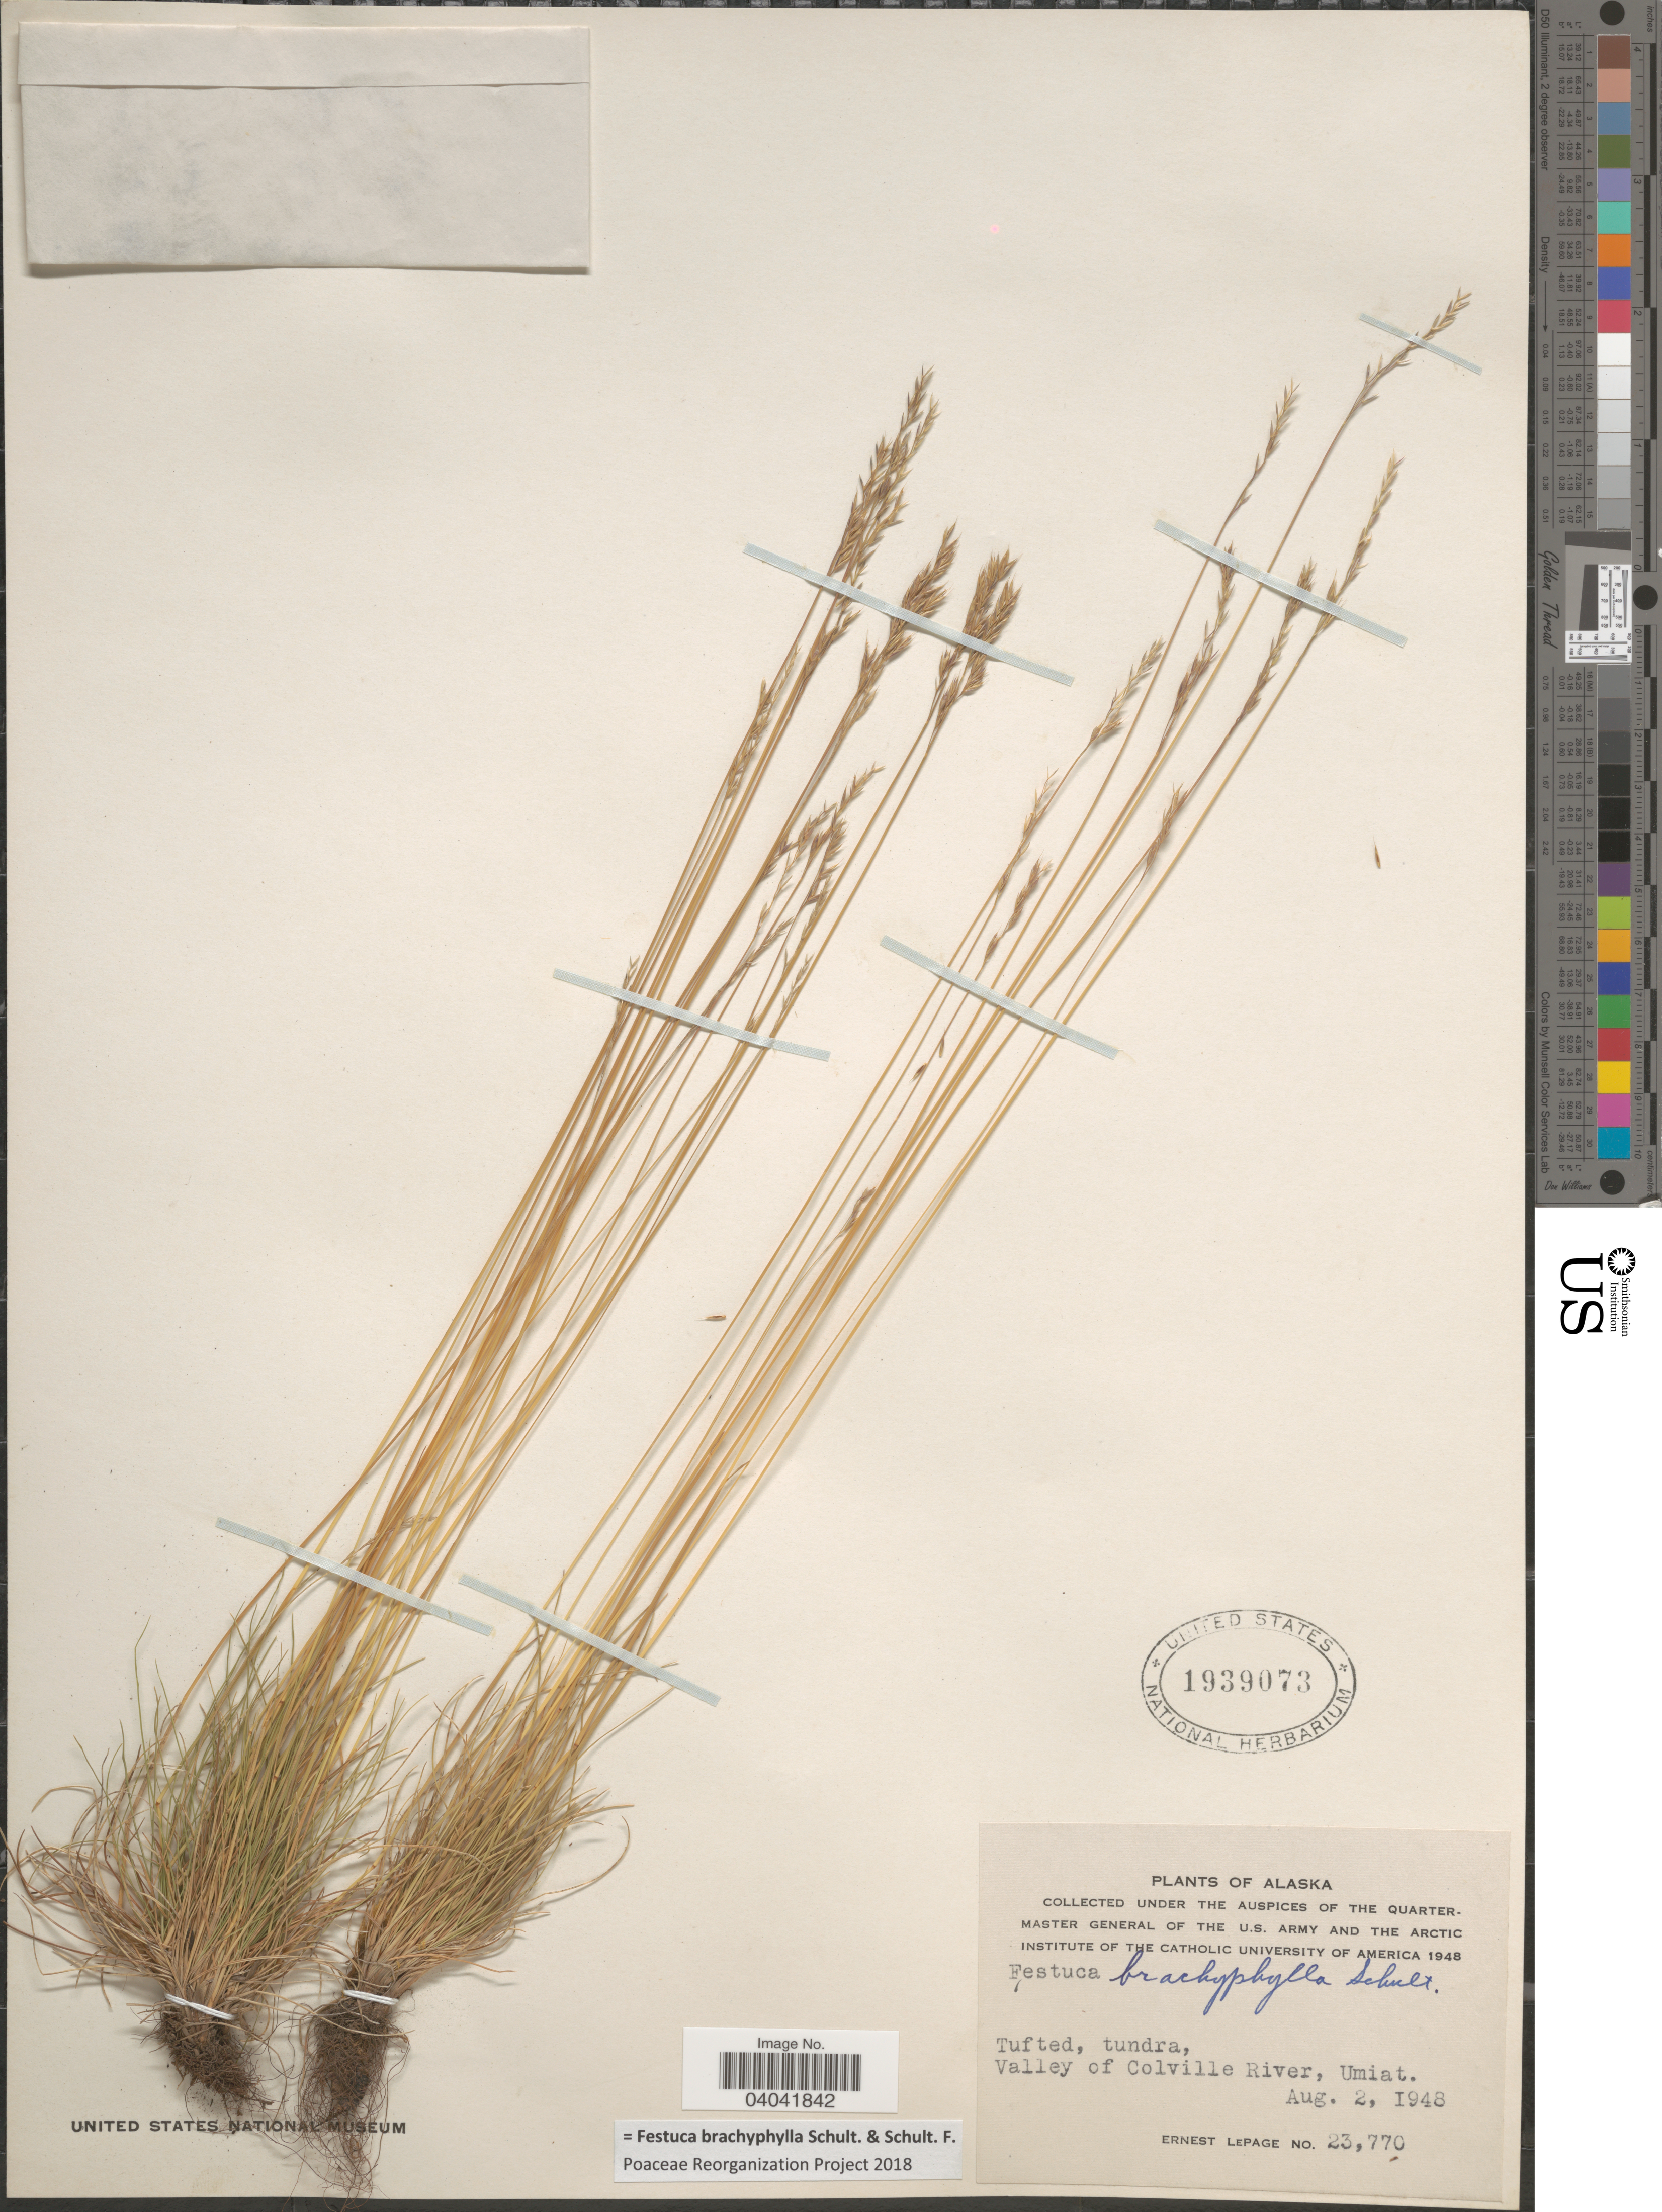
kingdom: Plantae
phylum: Tracheophyta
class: Liliopsida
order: Poales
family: Poaceae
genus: Festuca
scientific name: Festuca brachyphylla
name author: Schult. & Schult. f.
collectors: E. Lepage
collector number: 23770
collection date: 1948-08-02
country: United States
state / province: Alaska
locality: Valley of Colville River, Umiat.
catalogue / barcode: US 1939073